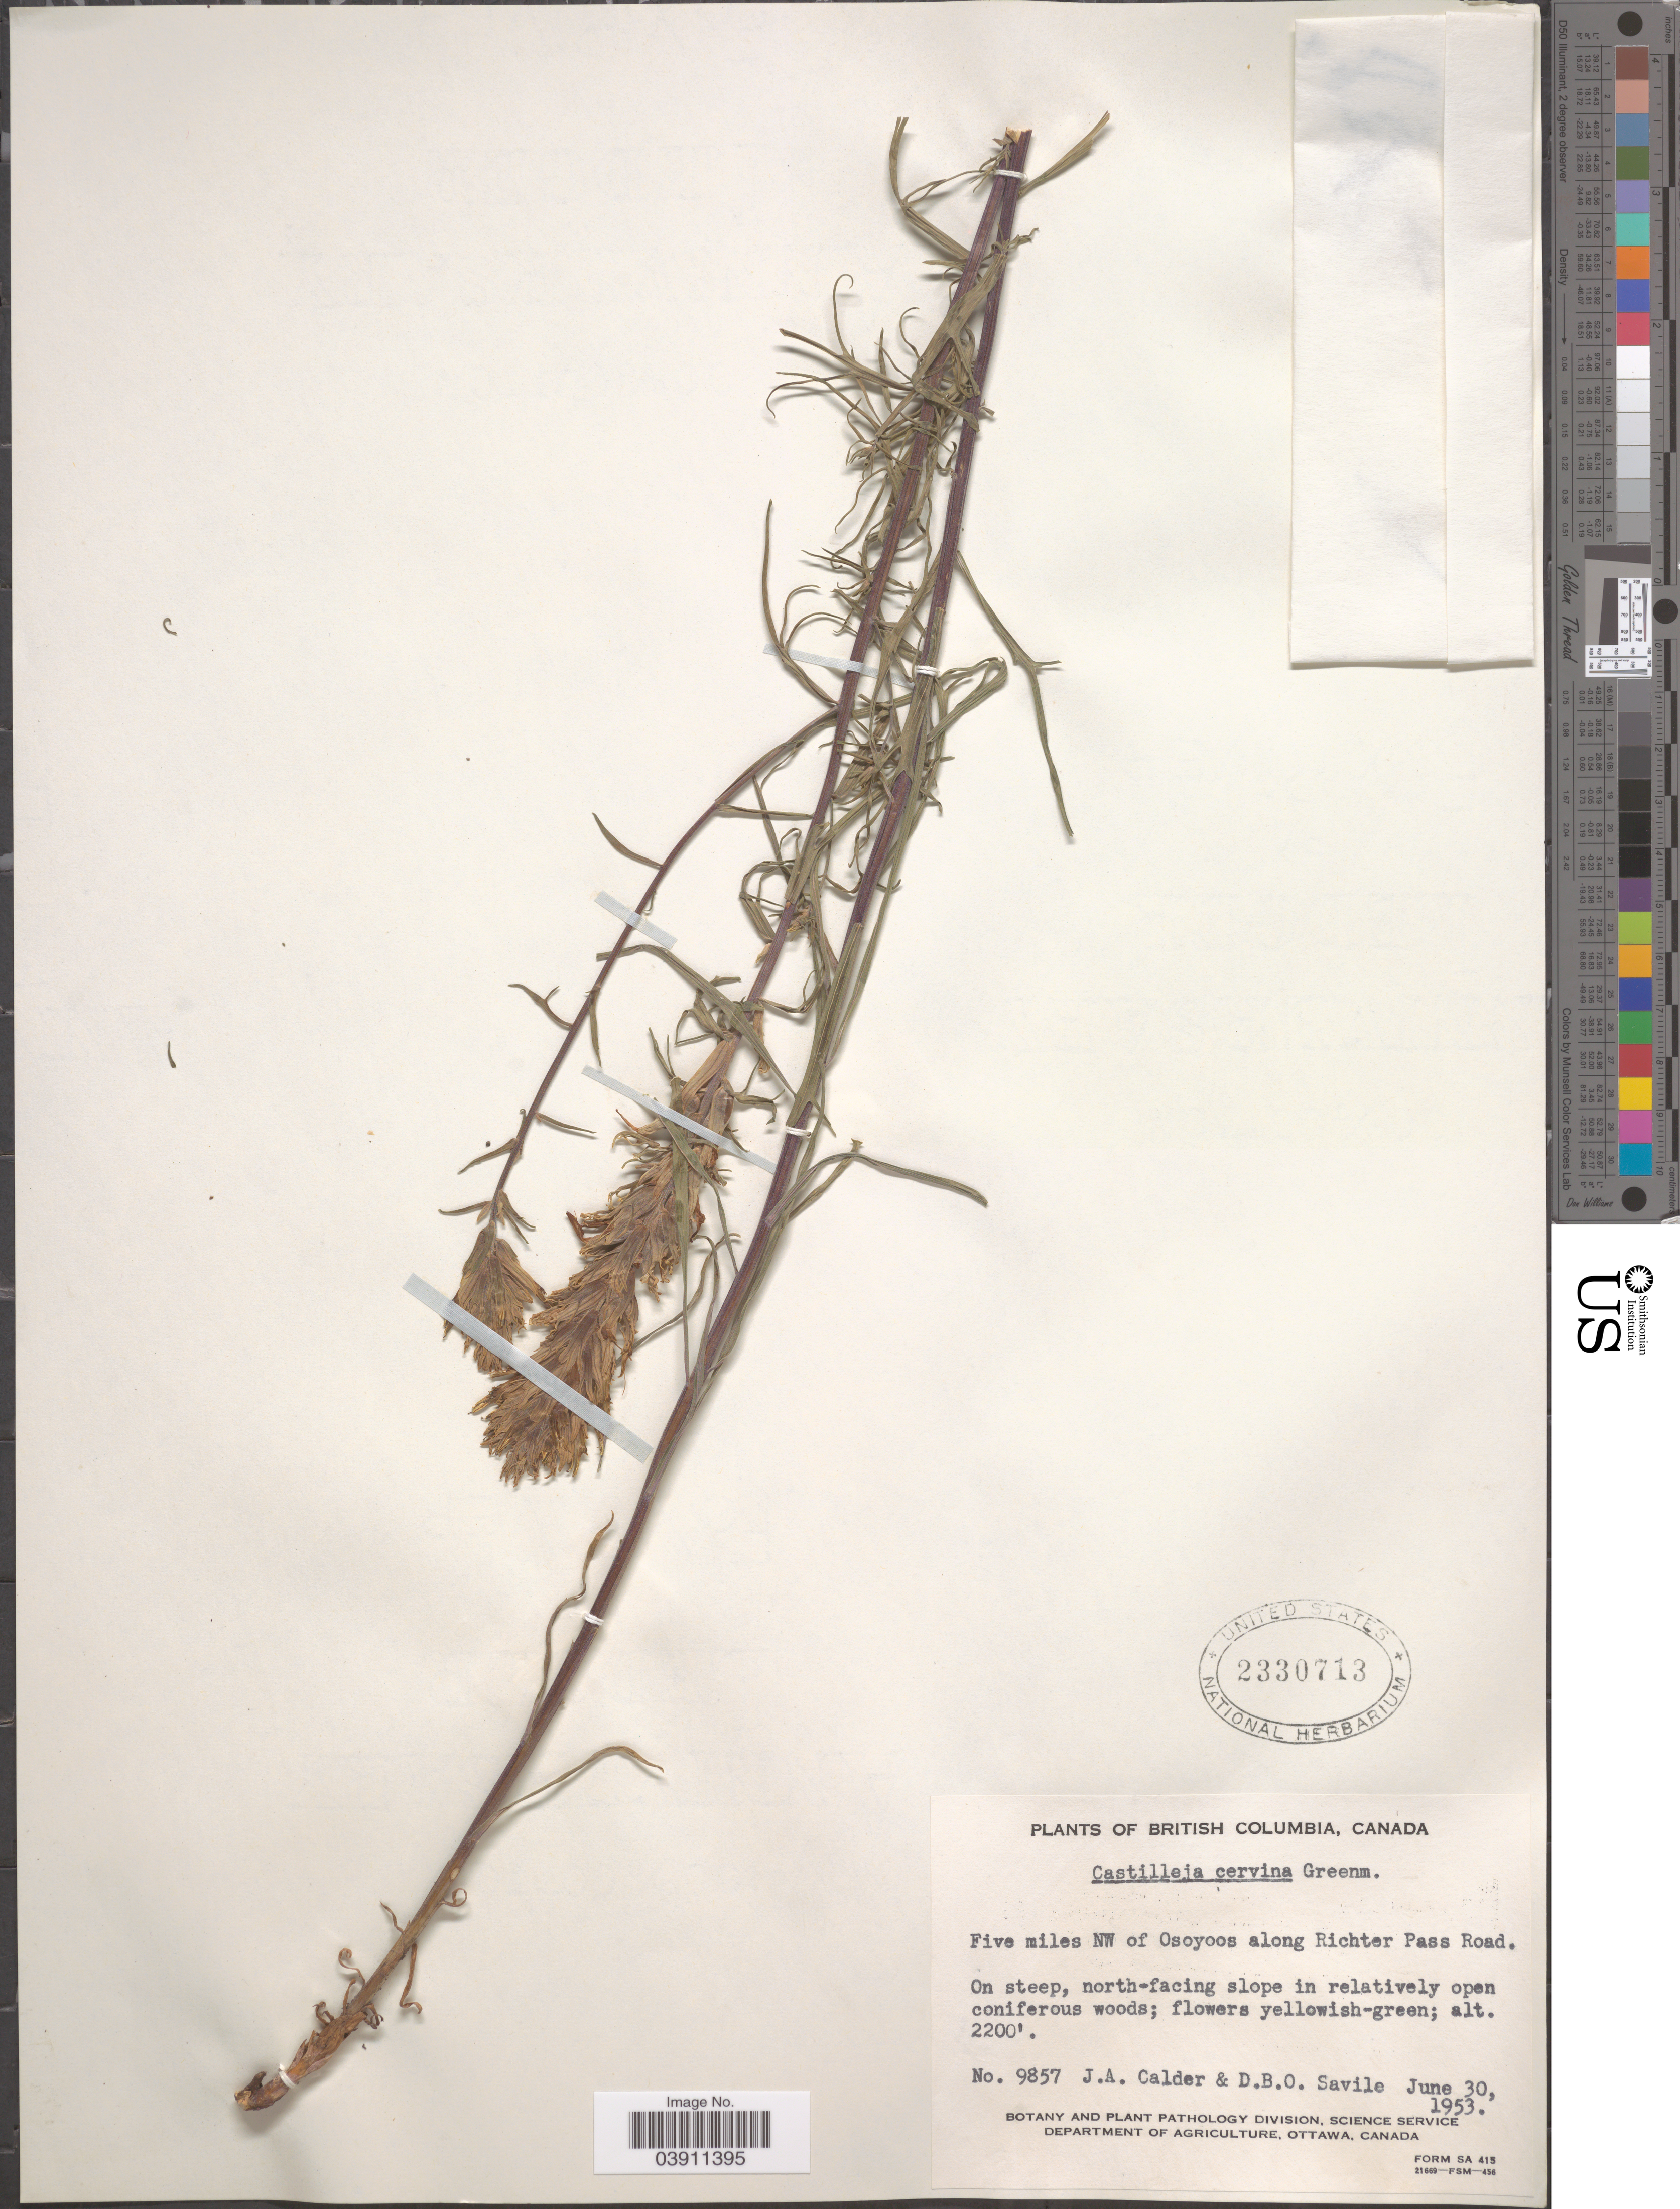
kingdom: Plantae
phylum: Tracheophyta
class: Magnoliopsida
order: Lamiales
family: Orobanchaceae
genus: Castilleja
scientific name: Castilleja cervina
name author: Greenm.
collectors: J. A. Calder & D. Savile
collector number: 9857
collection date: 1953-06-30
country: Canada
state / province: British Columbia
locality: Five miles NW of Osoyoos along Richter Pass Road. On steep, north-facing slope in relatively open coniferous woods.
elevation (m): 671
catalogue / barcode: US 2330713